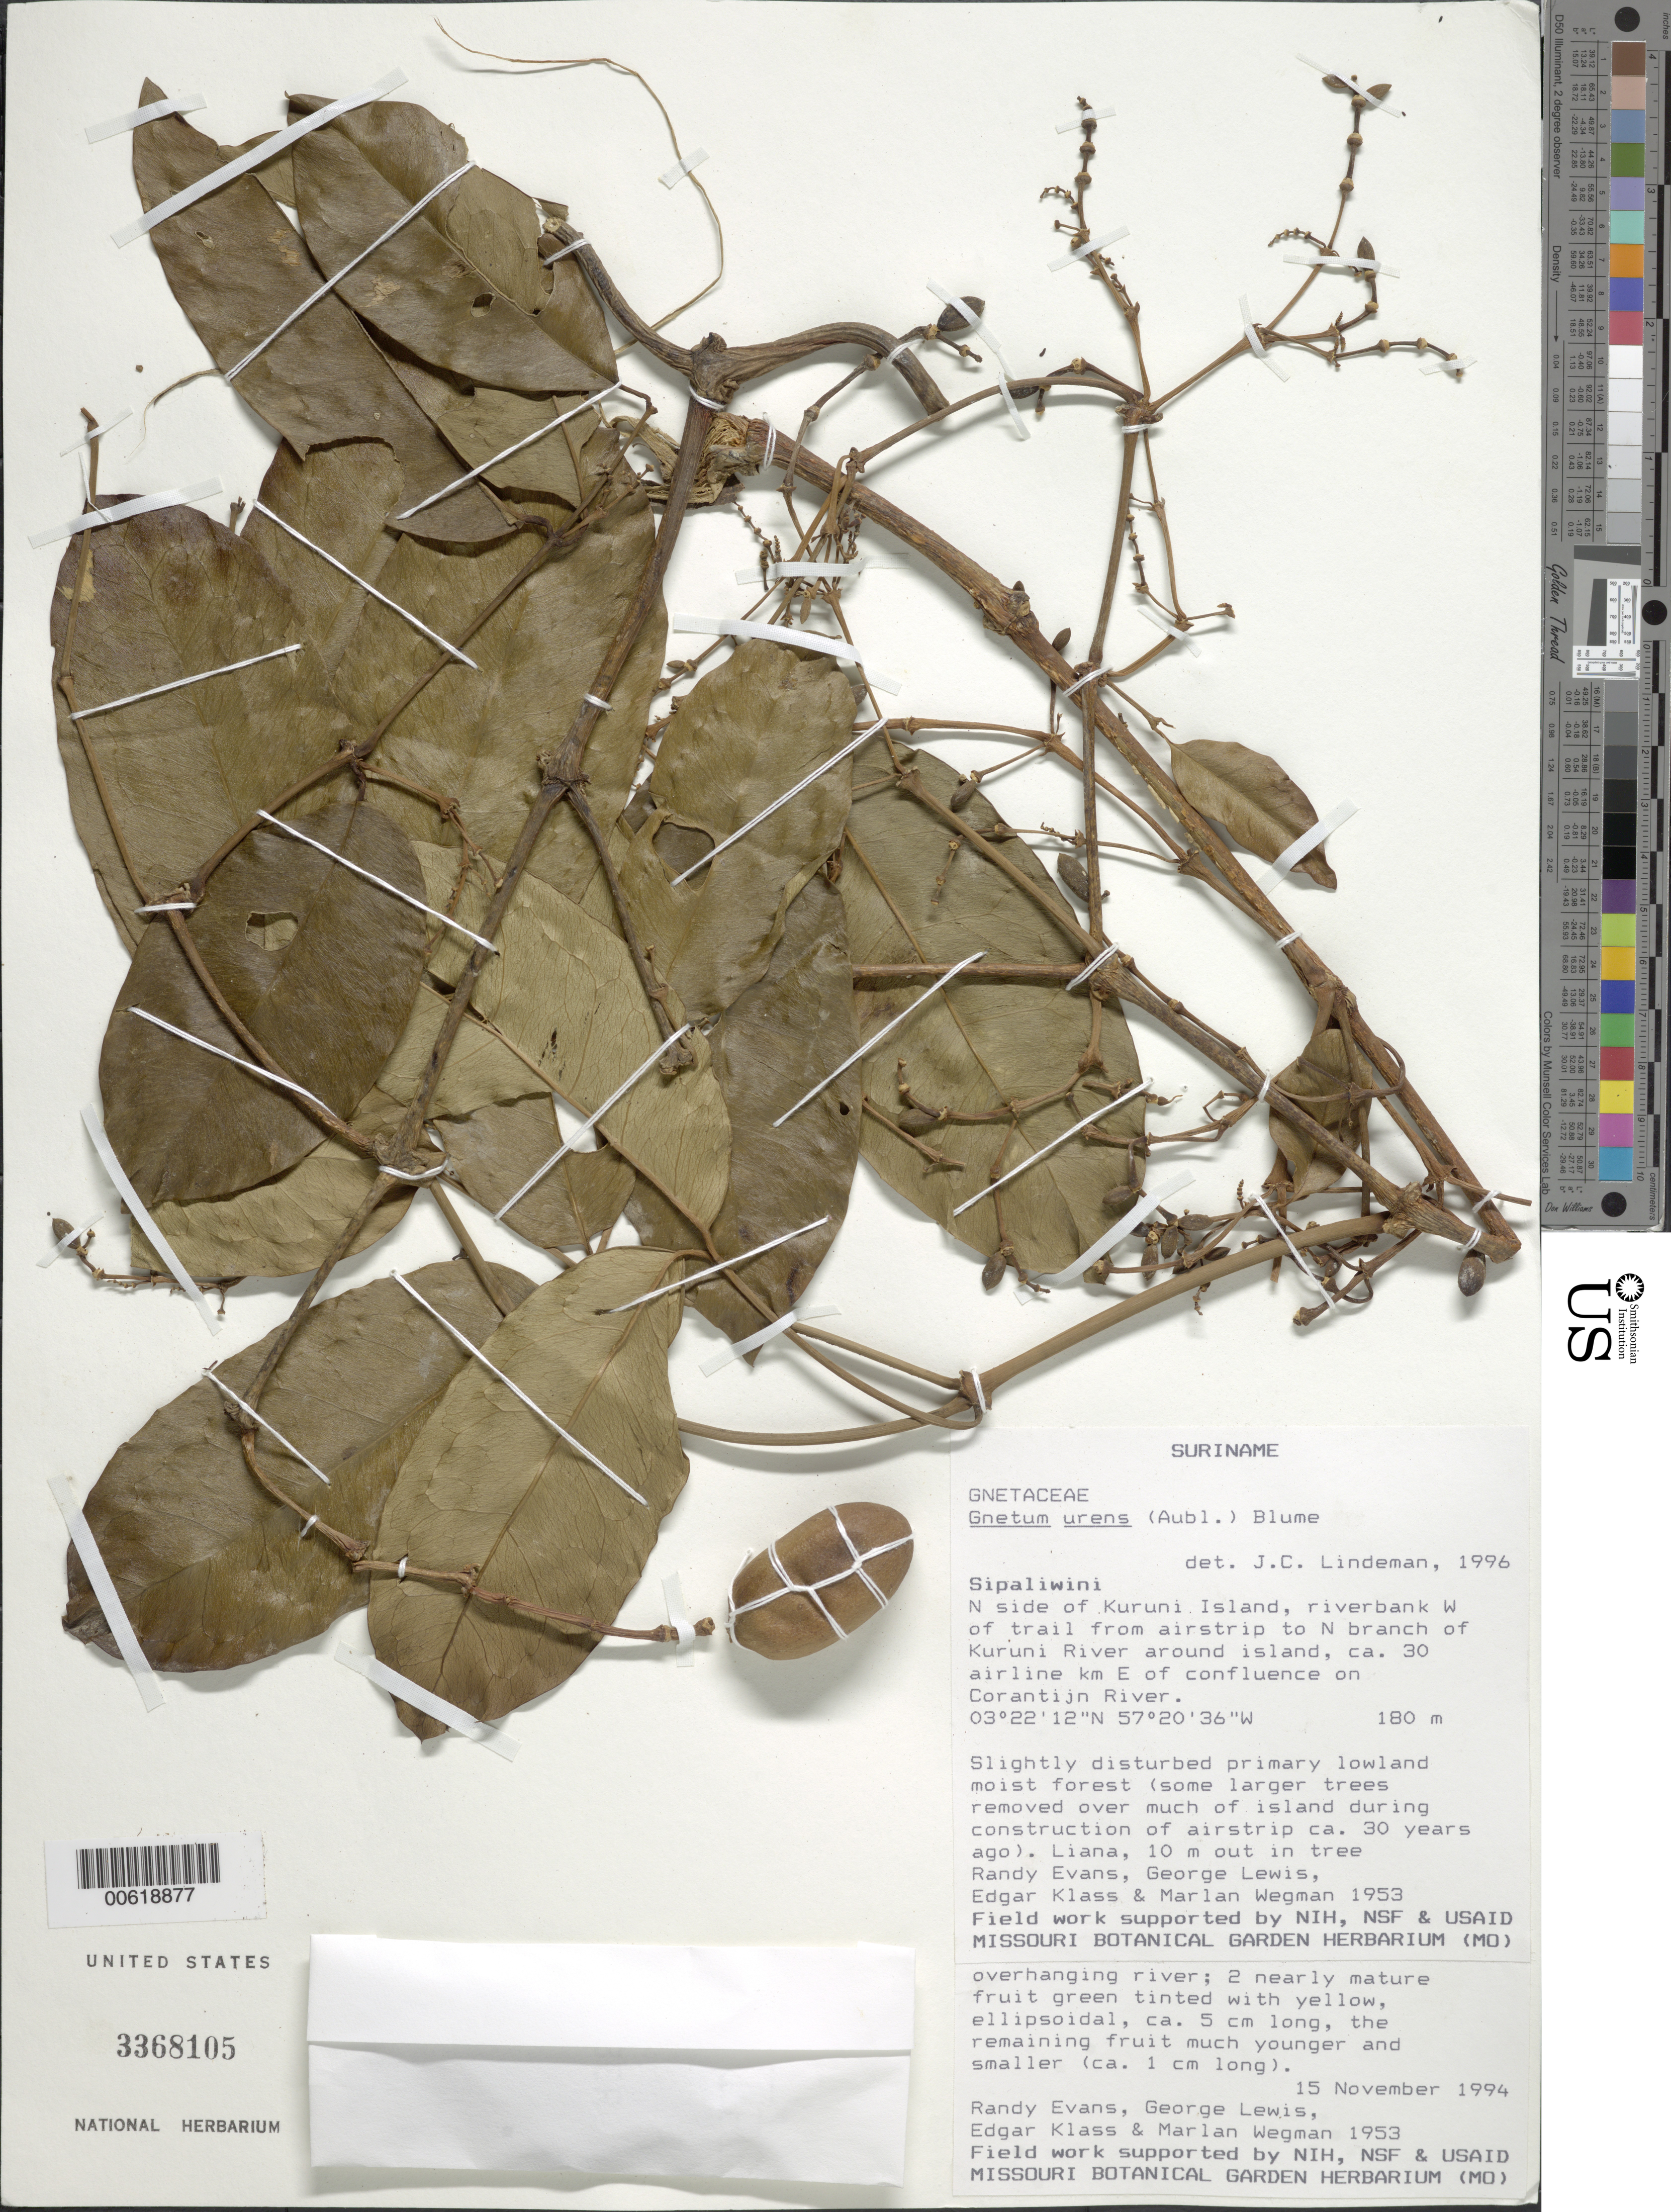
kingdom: Plantae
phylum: Tracheophyta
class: Gnetopsida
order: Gnetales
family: Gnetaceae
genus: Gnetum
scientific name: Gnetum urens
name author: (Aubl.) Blume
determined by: Lindeman, J. C.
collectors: R. Evans, G. Lewis, E. Klass & M. Wegman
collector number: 1953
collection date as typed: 15-Nov-94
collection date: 1994-11-15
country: Suriname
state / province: Sipaliwini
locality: Kuruni Island, N side, W of trail from airstrip to N branch of Kuruni R., ca 30 airline km E of confluence on Corantijn R.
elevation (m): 180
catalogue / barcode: US 3368105